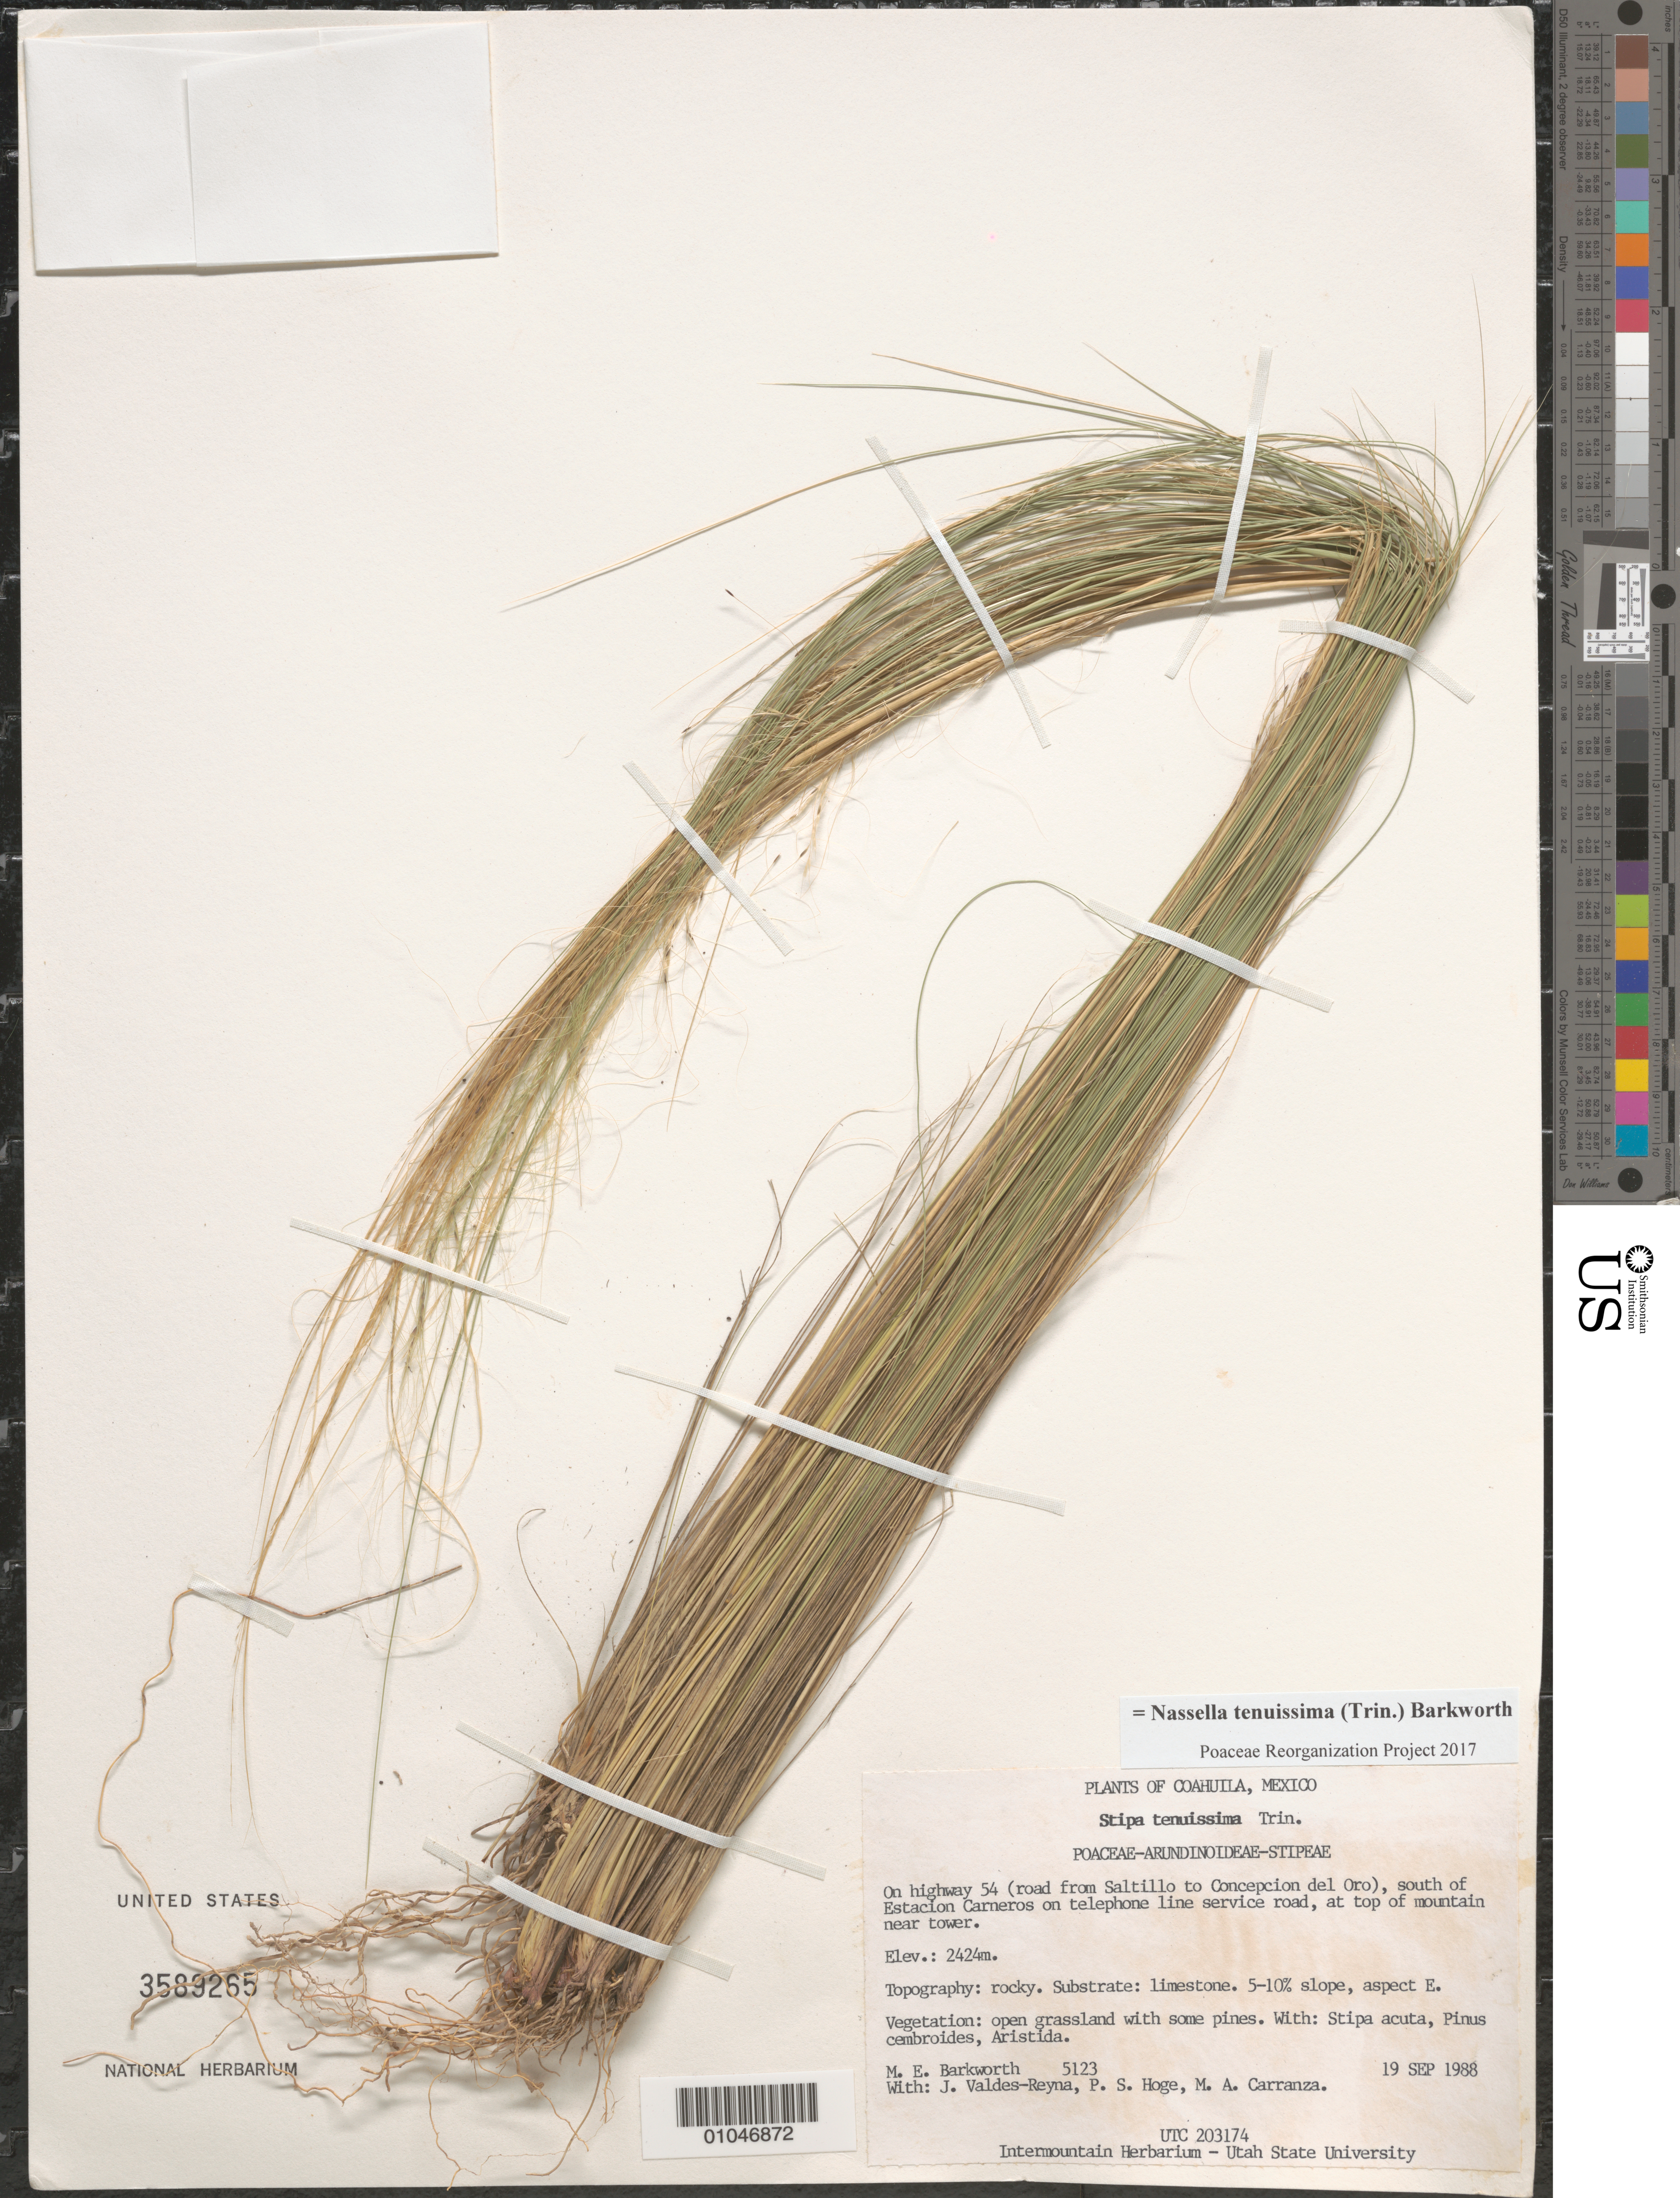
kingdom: Plantae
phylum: Tracheophyta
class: Liliopsida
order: Poales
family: Poaceae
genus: Nassella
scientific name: Nassella tenuissima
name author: (Trin.) Barkworth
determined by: Poaceae Reorganization Project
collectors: M. E. Barkworth, J. Valdés-Reyna, P. S. Hoge & M. A. Carranza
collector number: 5123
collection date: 1988-09-19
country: Mexico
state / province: Coahuila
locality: On highway 54 (road from Saltillo to Concepcion del Oro), S of Estacion Carneros on telephone line service road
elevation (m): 2424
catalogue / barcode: US 3589265